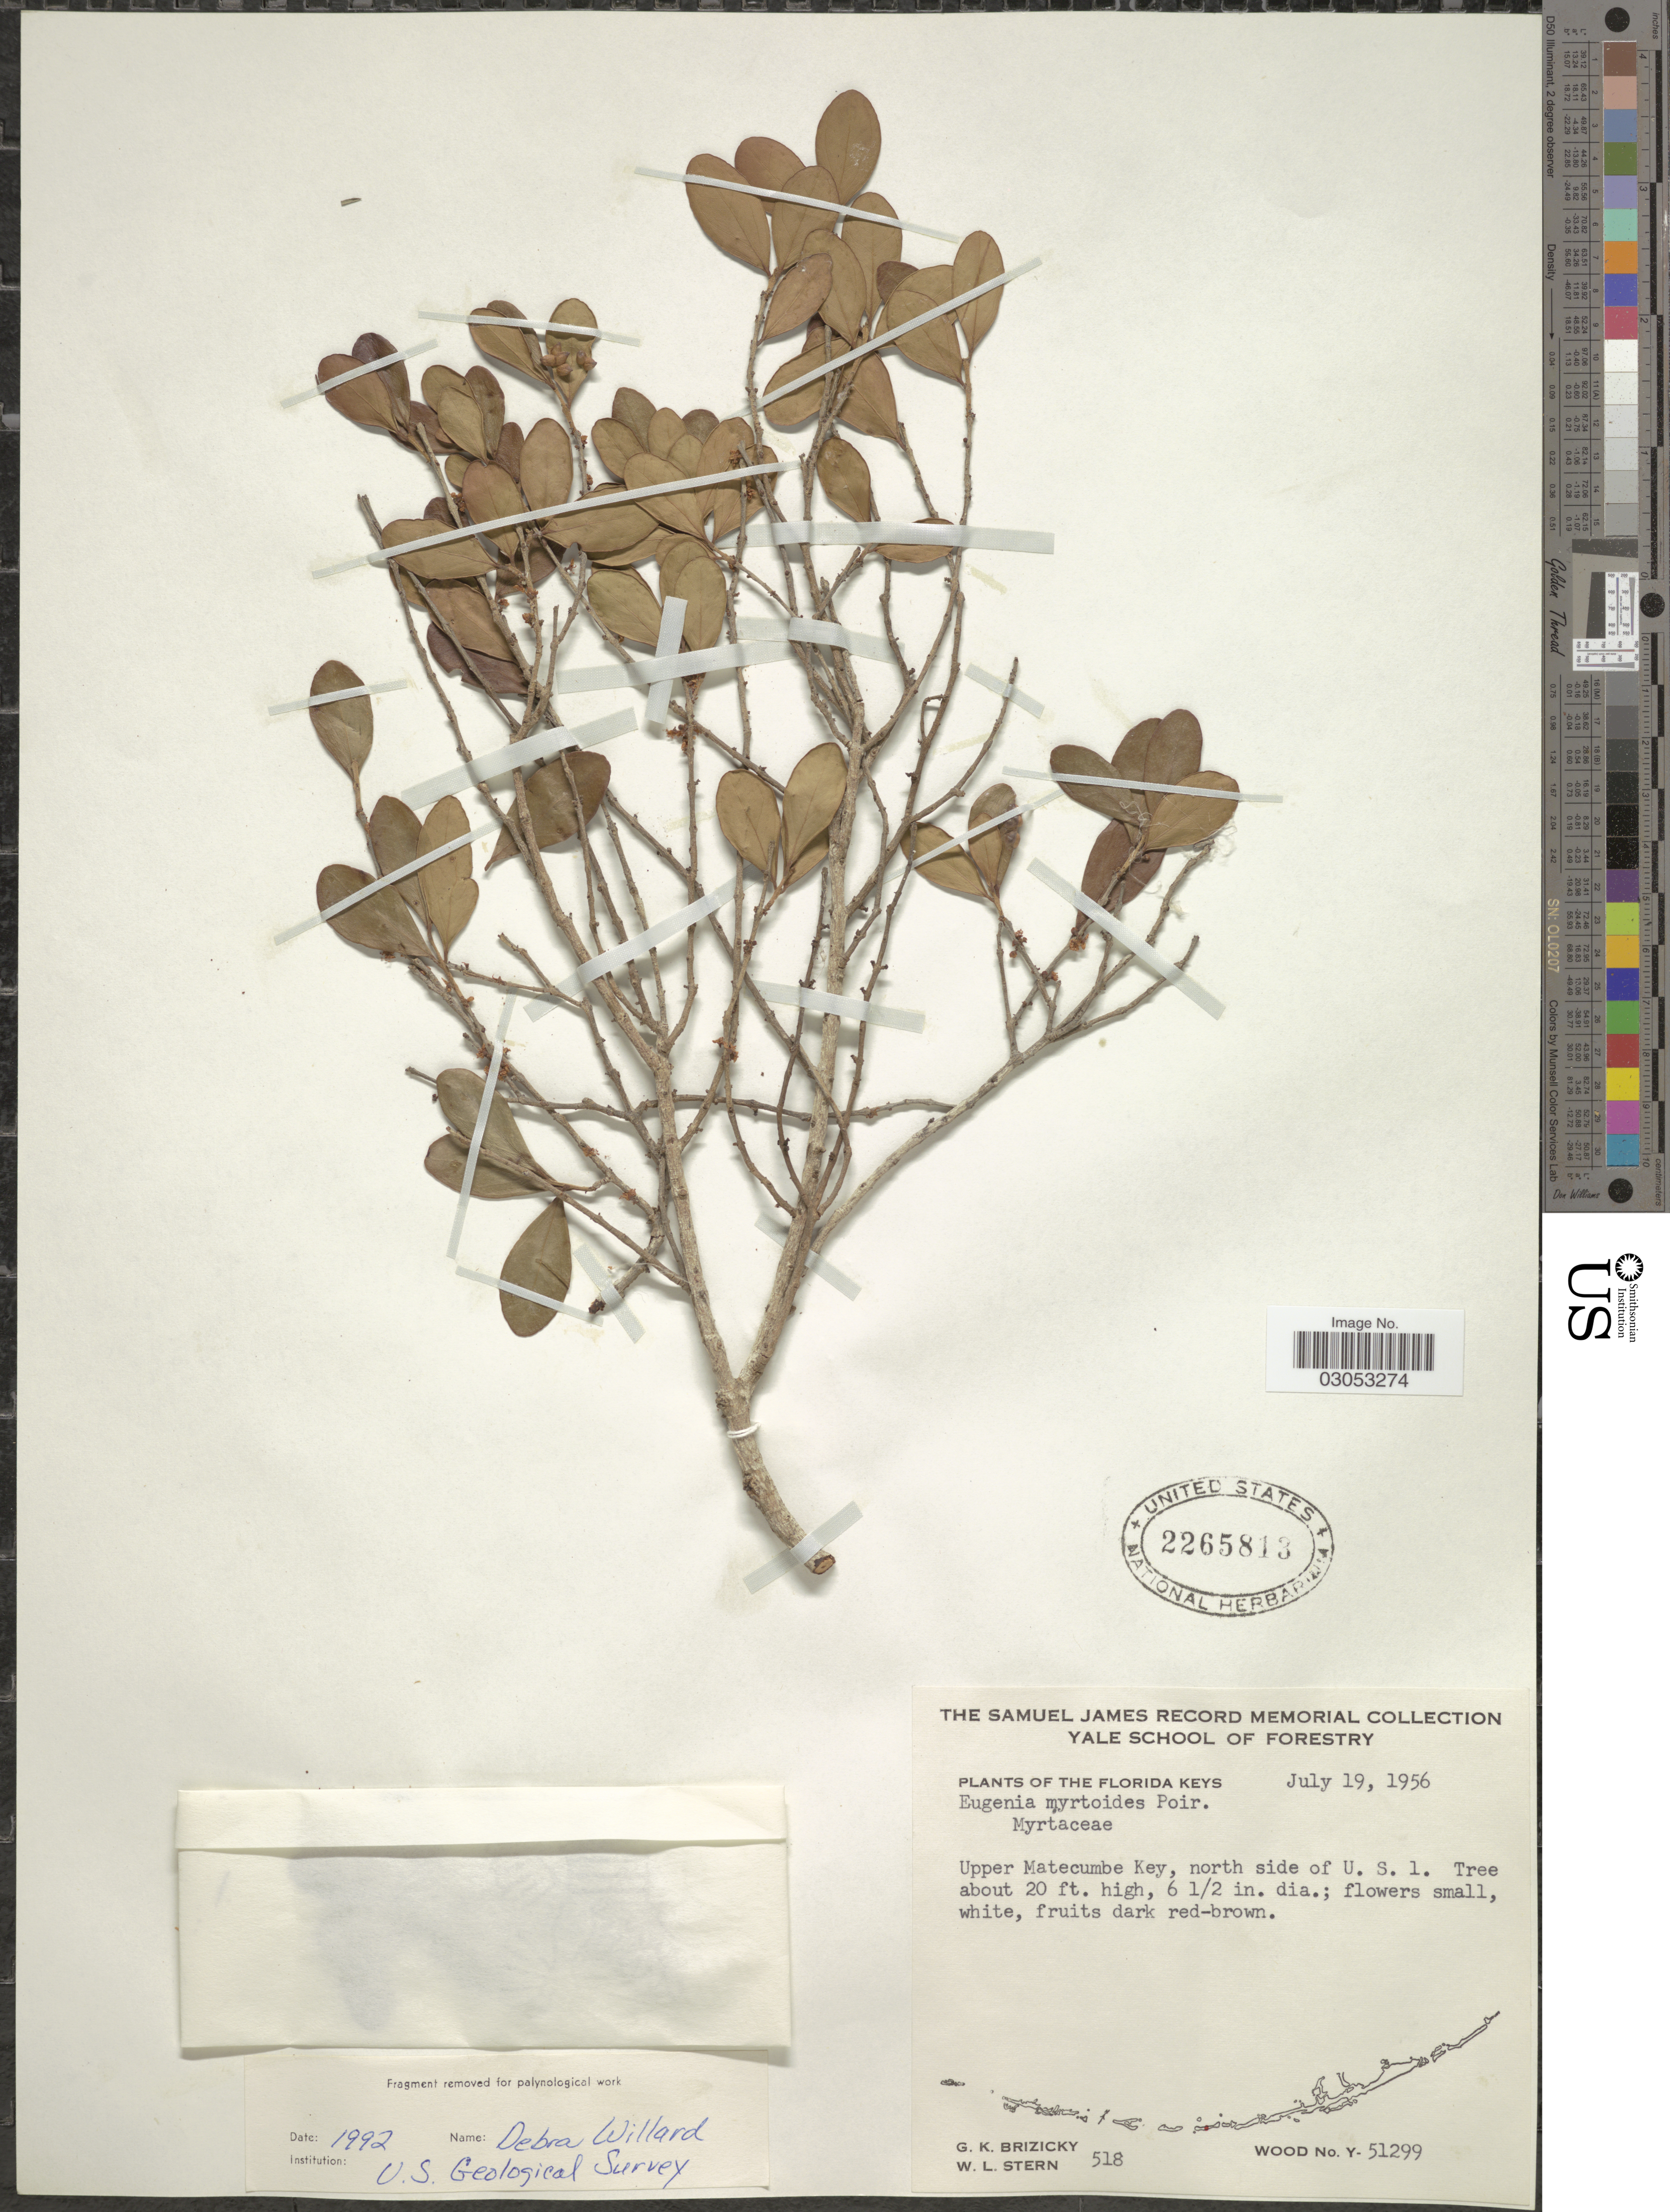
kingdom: Plantae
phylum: Tracheophyta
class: Magnoliopsida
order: Myrtales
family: Myrtaceae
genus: Eugenia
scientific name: Eugenia foetida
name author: Pers.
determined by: Strong, Mark T., (BOT), Smithsonian Institution - National Museum of Natural History (UNITED STATES)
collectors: G. K. Brizicky & W. L. Stern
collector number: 518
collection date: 1956-07-19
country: United States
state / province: Florida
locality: The Florida Keys, Upper Matecumbe Key, north side of U.S. 1.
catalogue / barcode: US 2265813